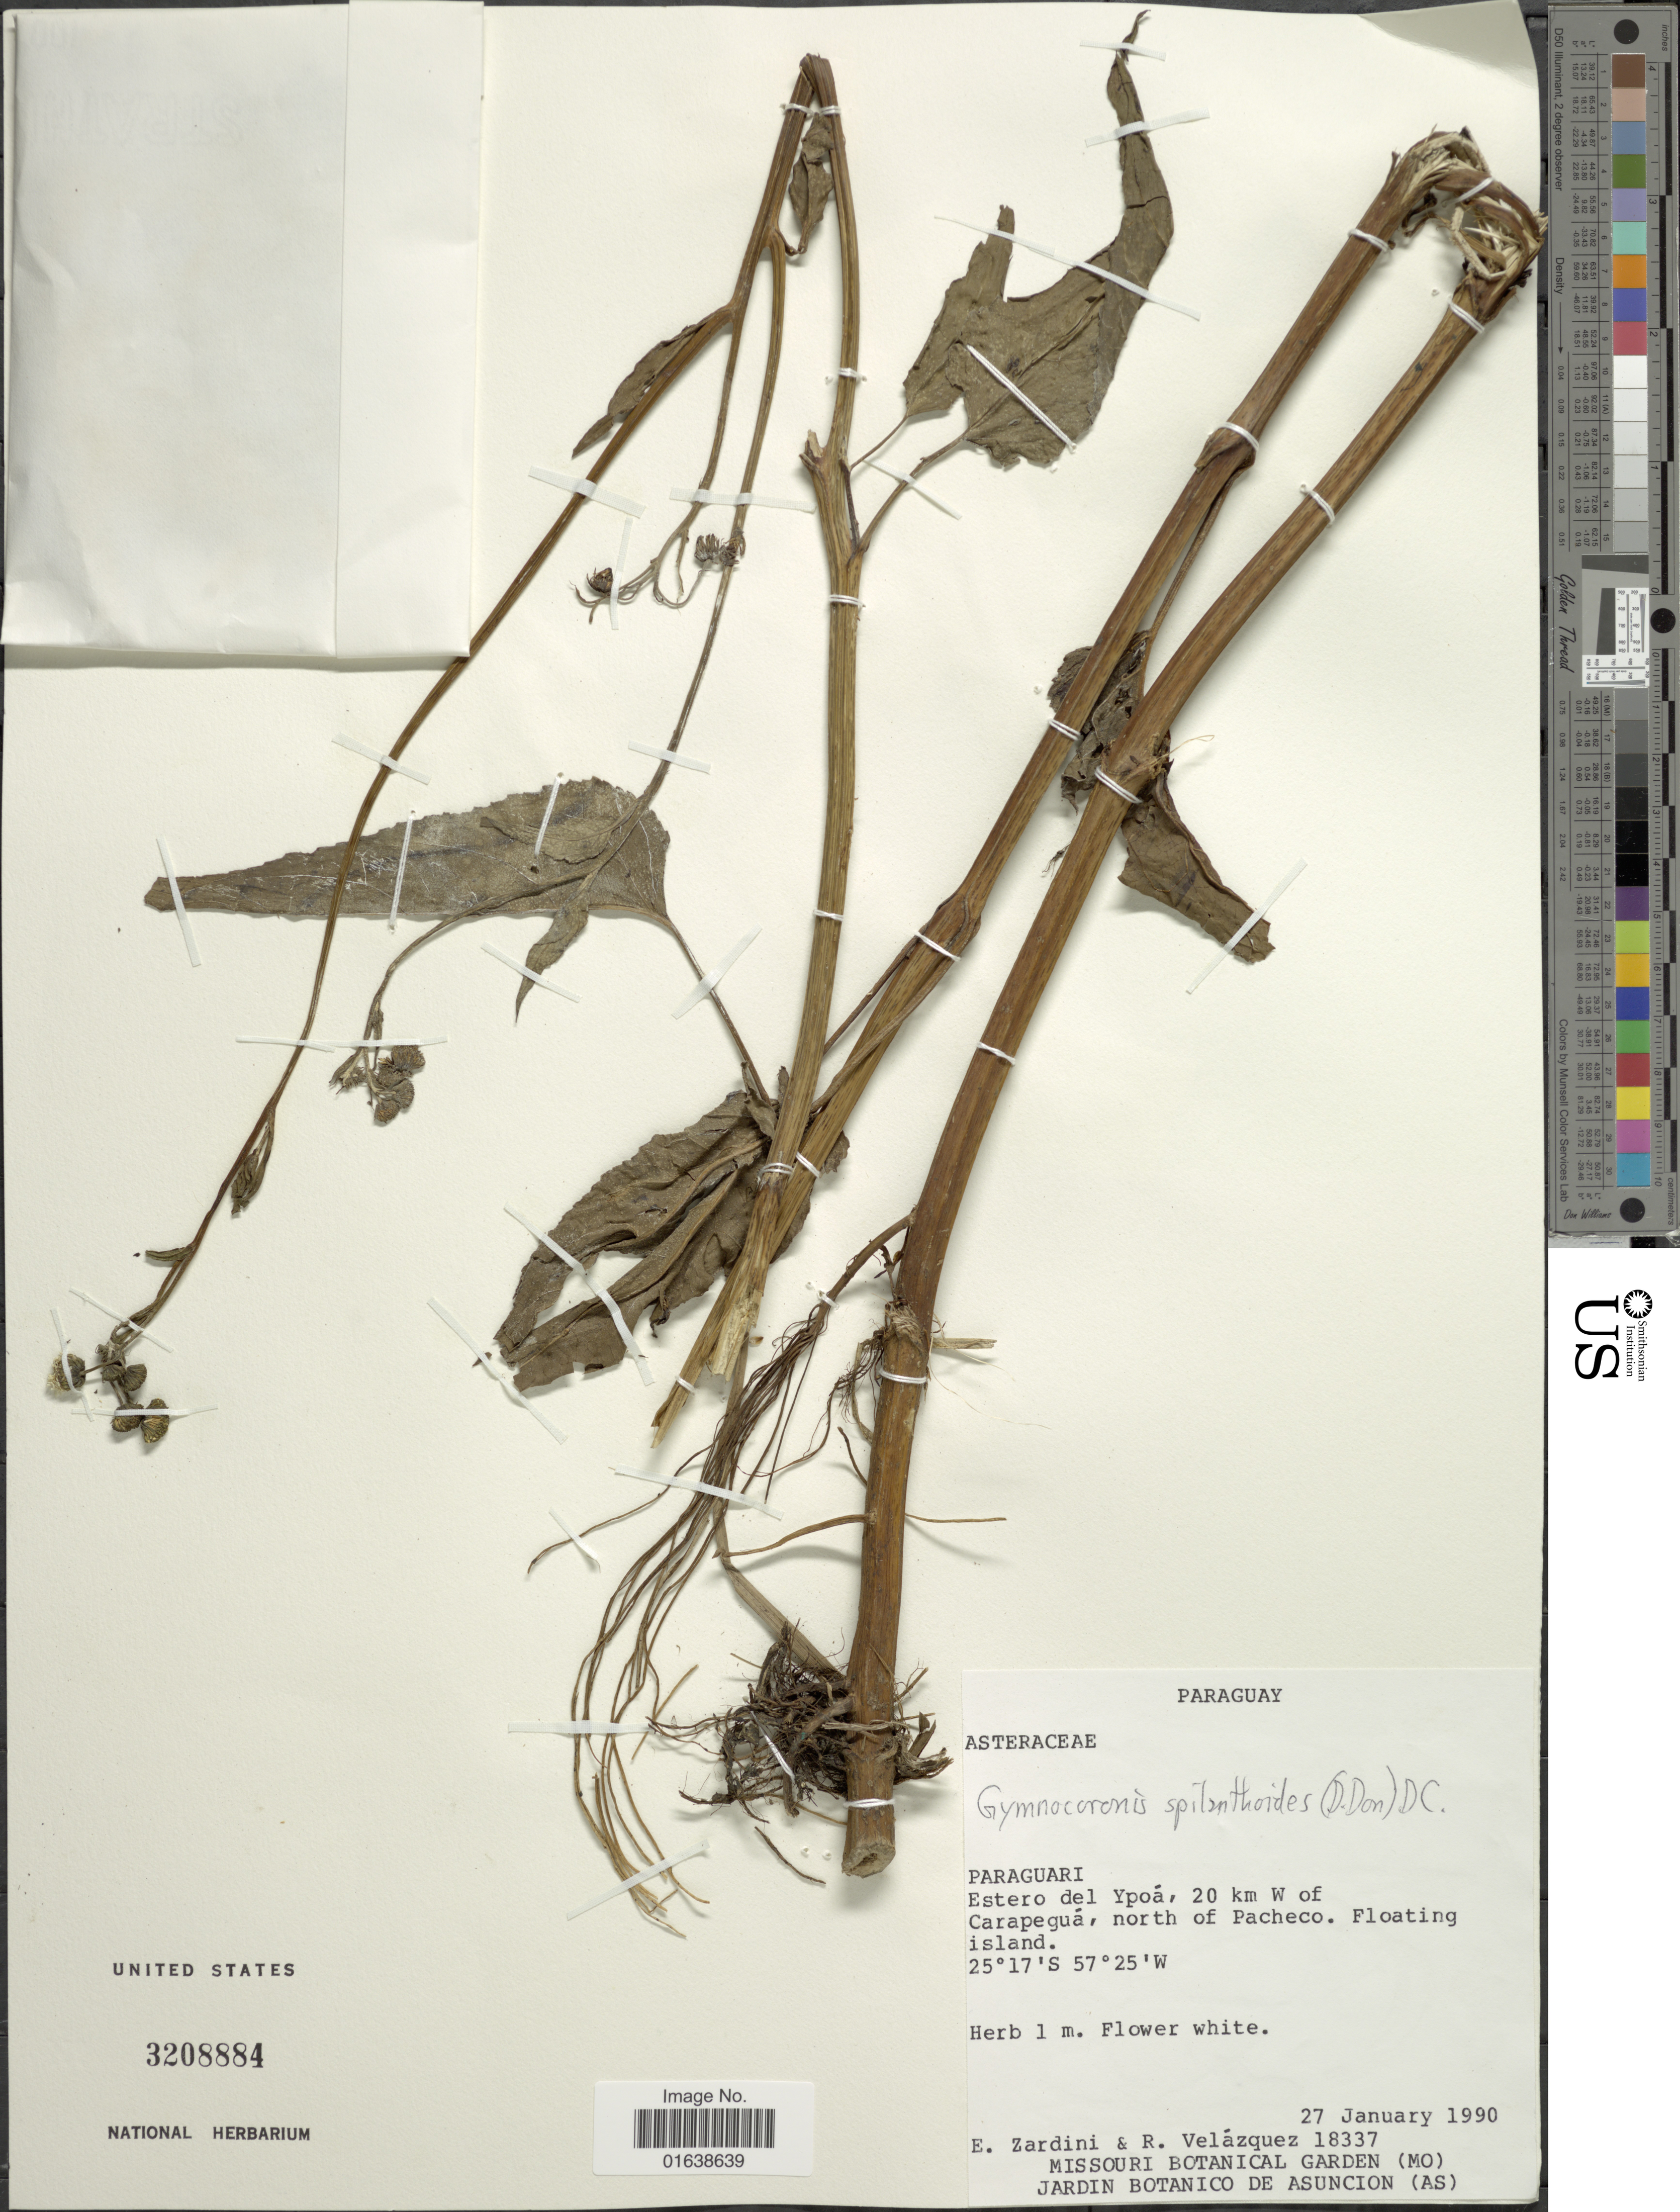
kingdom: Plantae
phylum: Tracheophyta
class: Magnoliopsida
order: Asterales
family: Asteraceae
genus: Gymnocoronis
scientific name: Gymnocoronis spilanthoides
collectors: E. M. Zardini & R. Velázquez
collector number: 18337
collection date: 1990-01-27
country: Paraguay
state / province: Paraguari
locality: Paraguay. Paraguari. Estero del ypoa, 20 km W of Carapegua, north of Pacheco. Floating island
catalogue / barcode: US 3208884